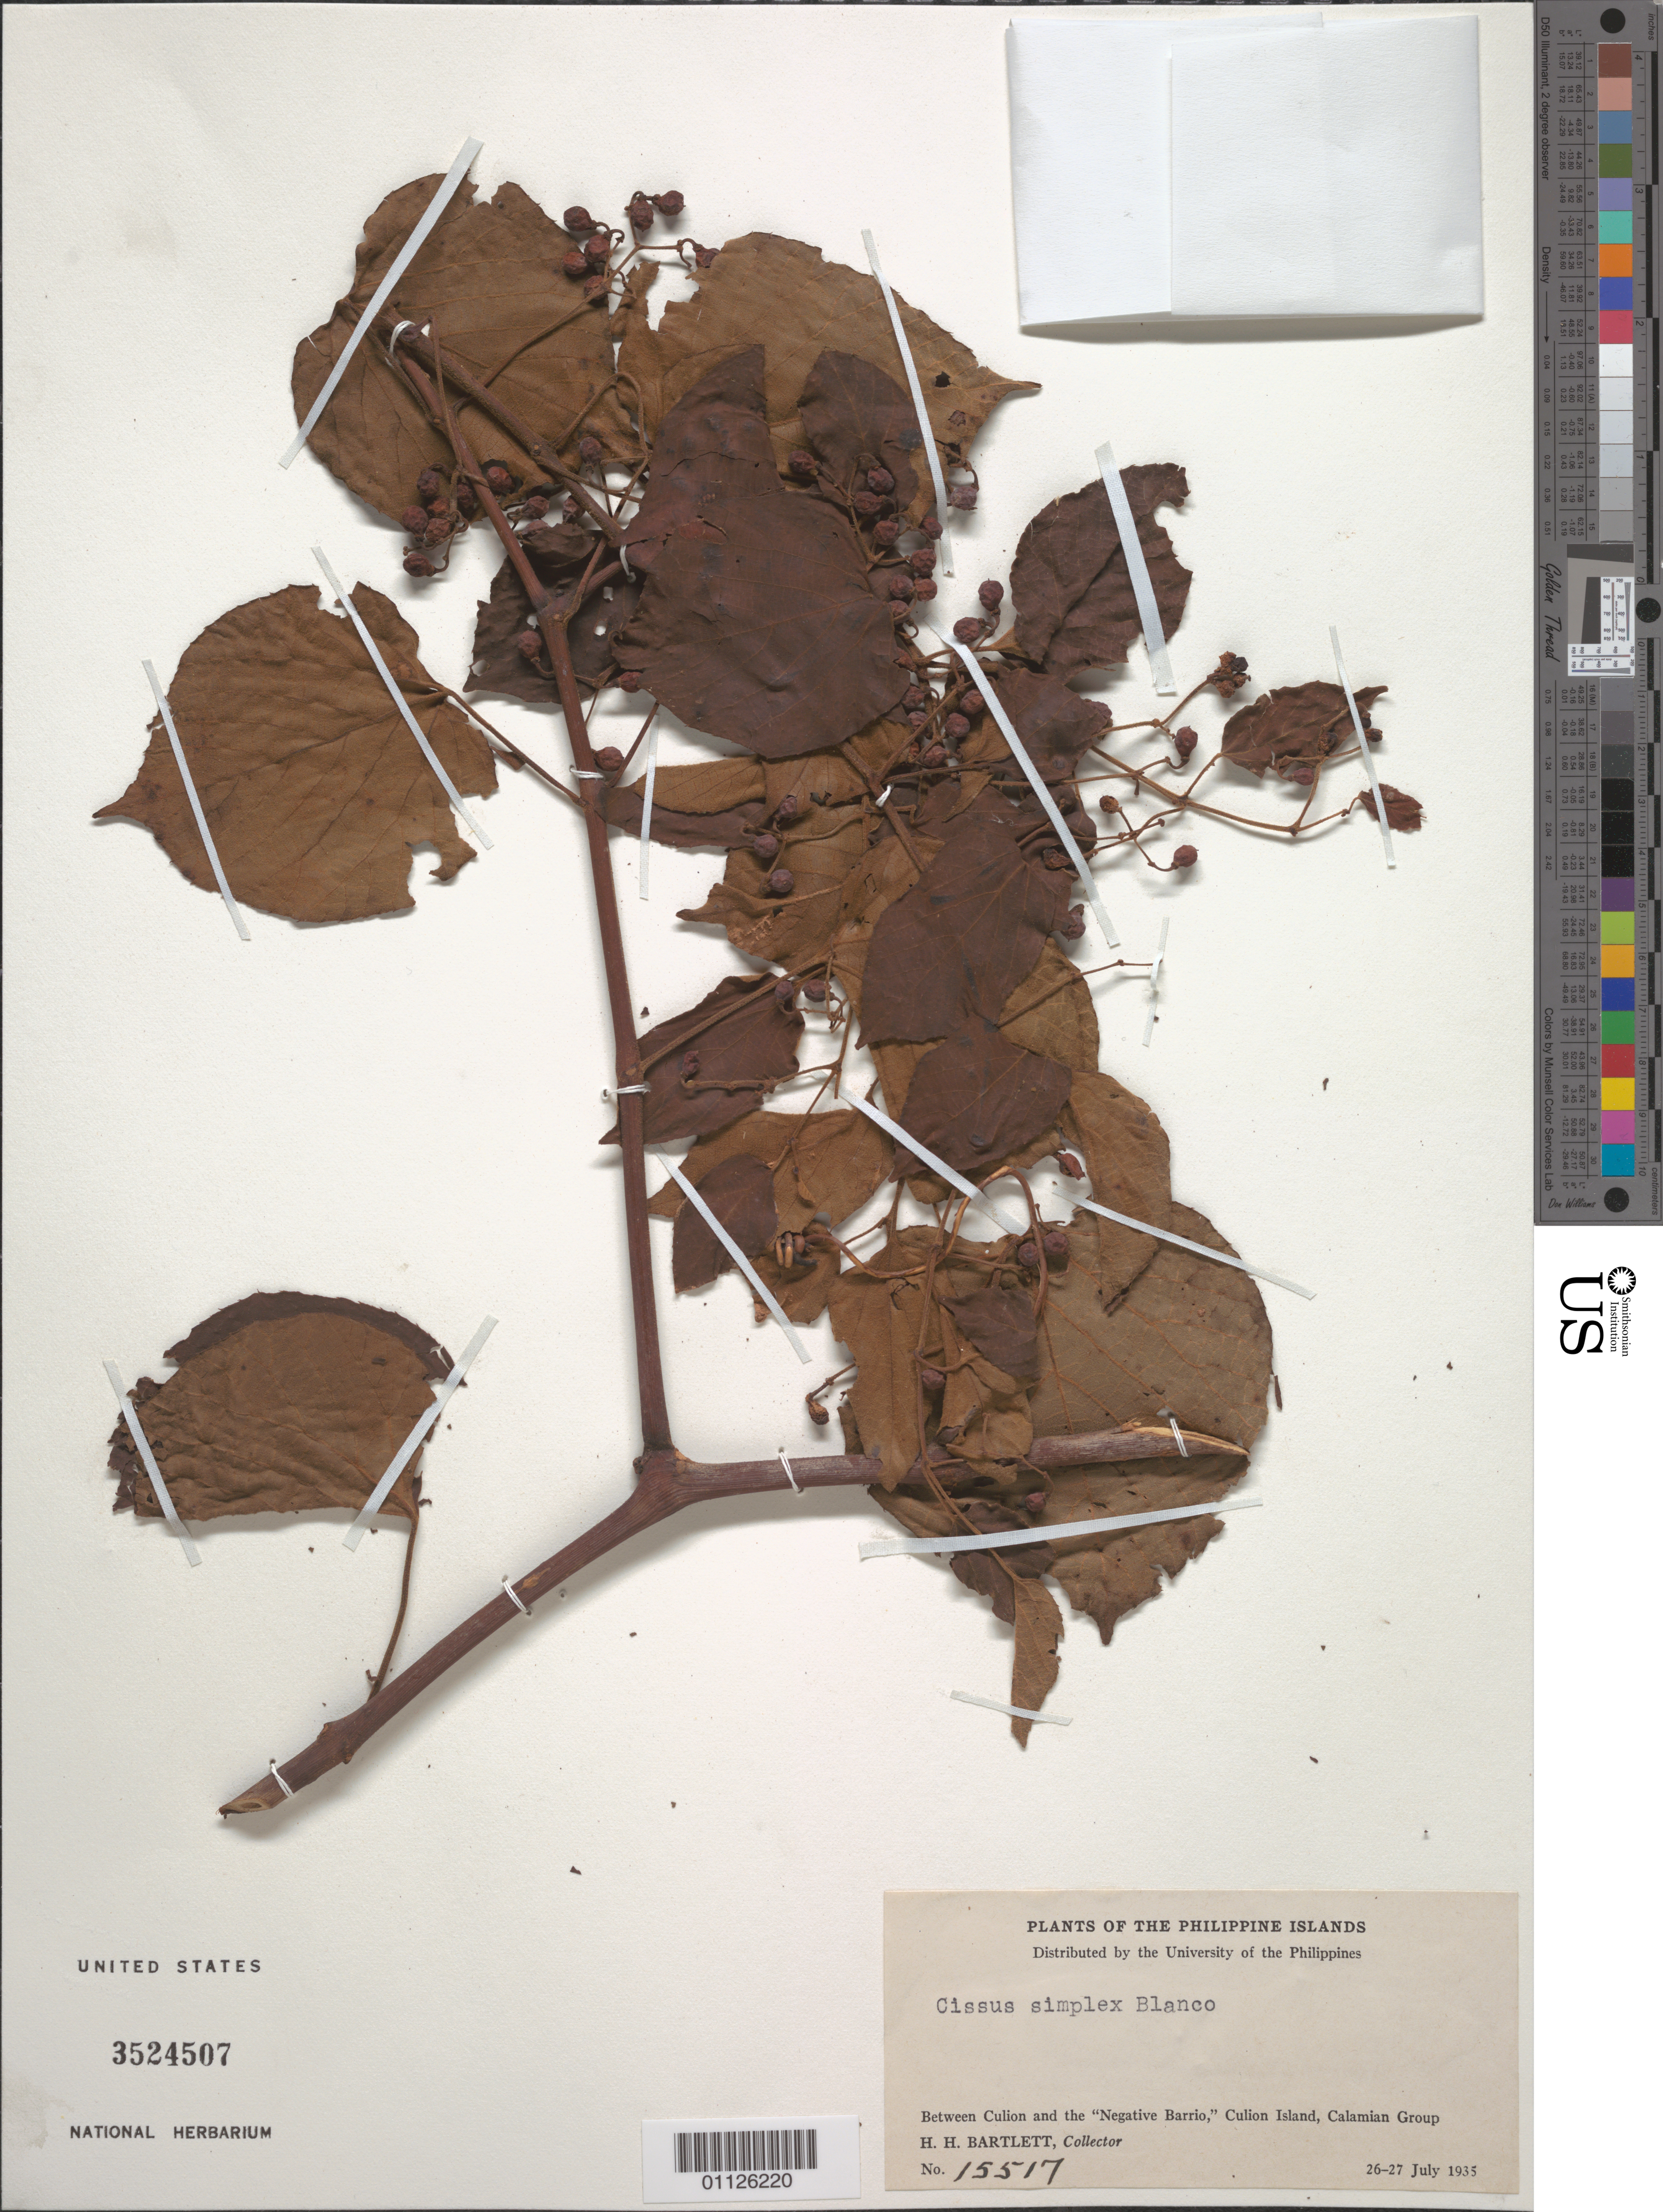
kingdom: Plantae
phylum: Tracheophyta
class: Magnoliopsida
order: Vitales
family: Vitaceae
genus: Cissus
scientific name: Cissus simplex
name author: Blanco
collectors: H. H. Bartlett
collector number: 15517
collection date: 1935-07-26/1935-07-27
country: Philippines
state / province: Mimaropa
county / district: Palawan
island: Culion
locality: Between Culion and the "Negative Barrio"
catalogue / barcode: US 3524507